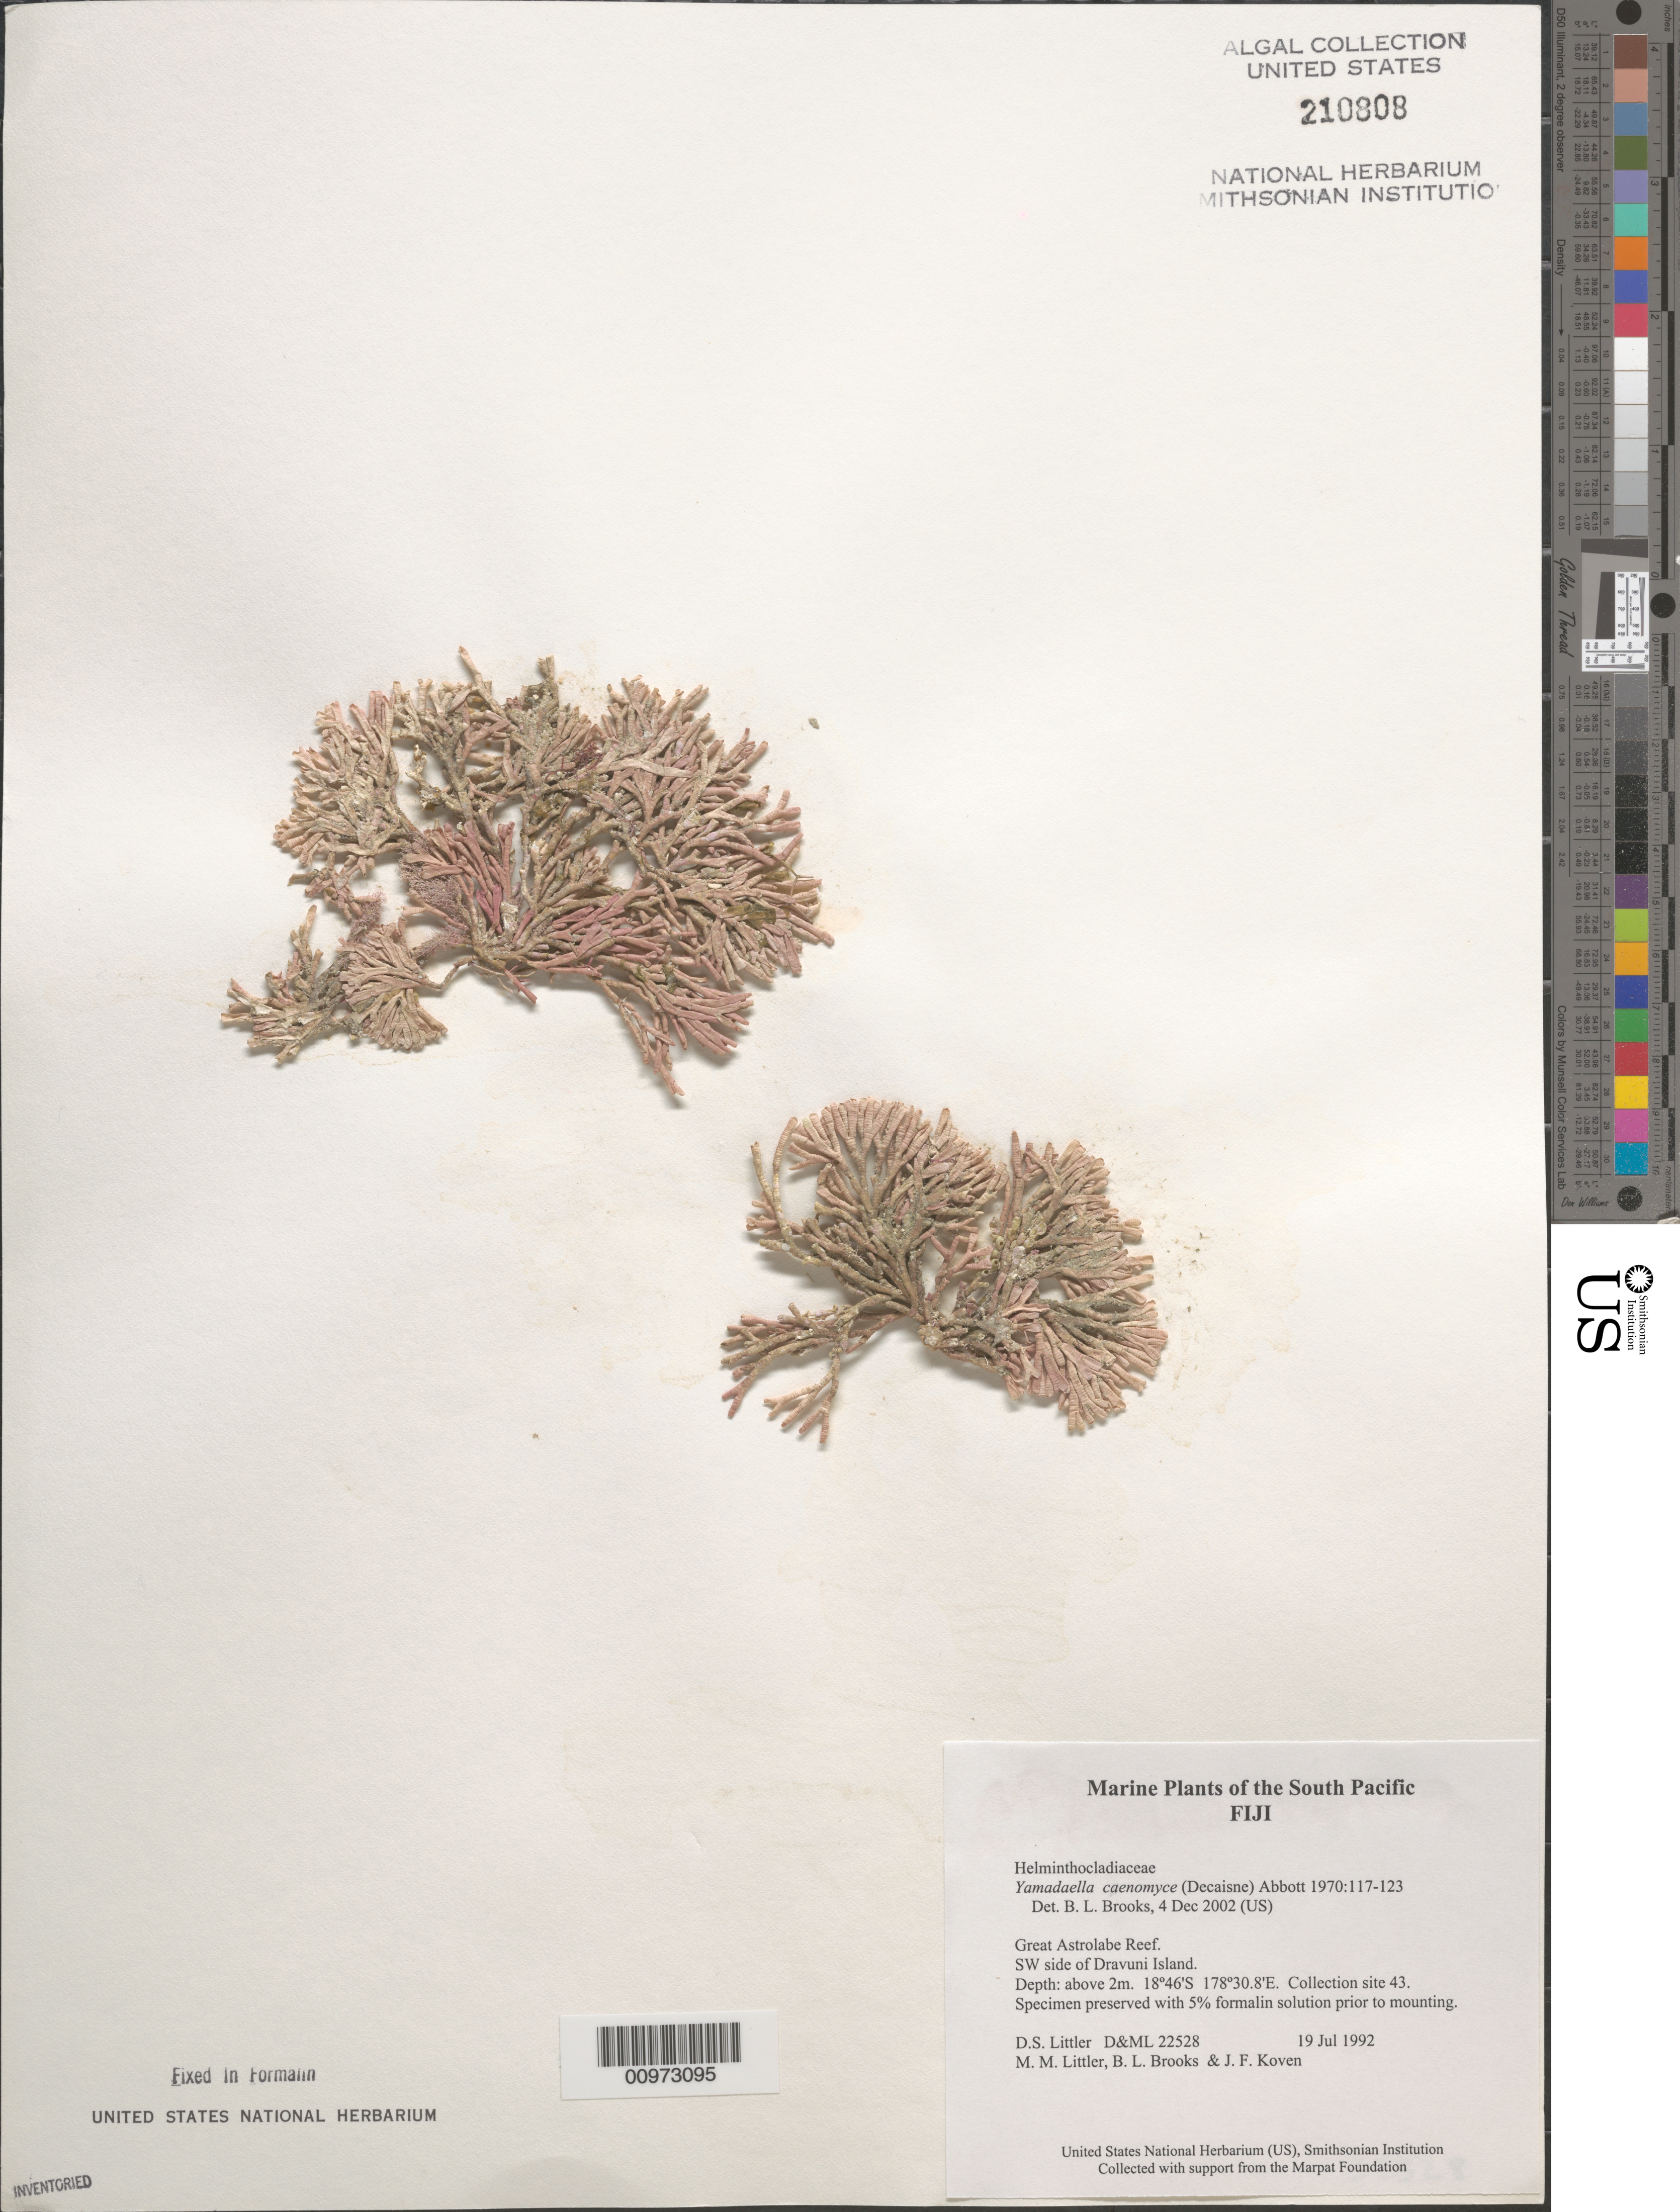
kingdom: Plantae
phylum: Rhodophyta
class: Florideophyceae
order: Nemaliales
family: Liagoraceae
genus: Yamadaella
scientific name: Yamadaella caenomyce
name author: (Decne.) I.A. Abbott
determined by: Brooks, B. L., (BOT), Smithsonian Institution - National Museum of Natural History (UNITED STATES)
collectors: D. S. Littler, M. M. Littler, B. Brooks & J. Koven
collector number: D&ML 22528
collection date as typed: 19 Jul 1992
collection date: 1992-07-19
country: Fiji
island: Dravuni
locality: Great Astrolabe Reef, southwest side of island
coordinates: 18 46'S, 178 30.8'E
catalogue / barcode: US 210808